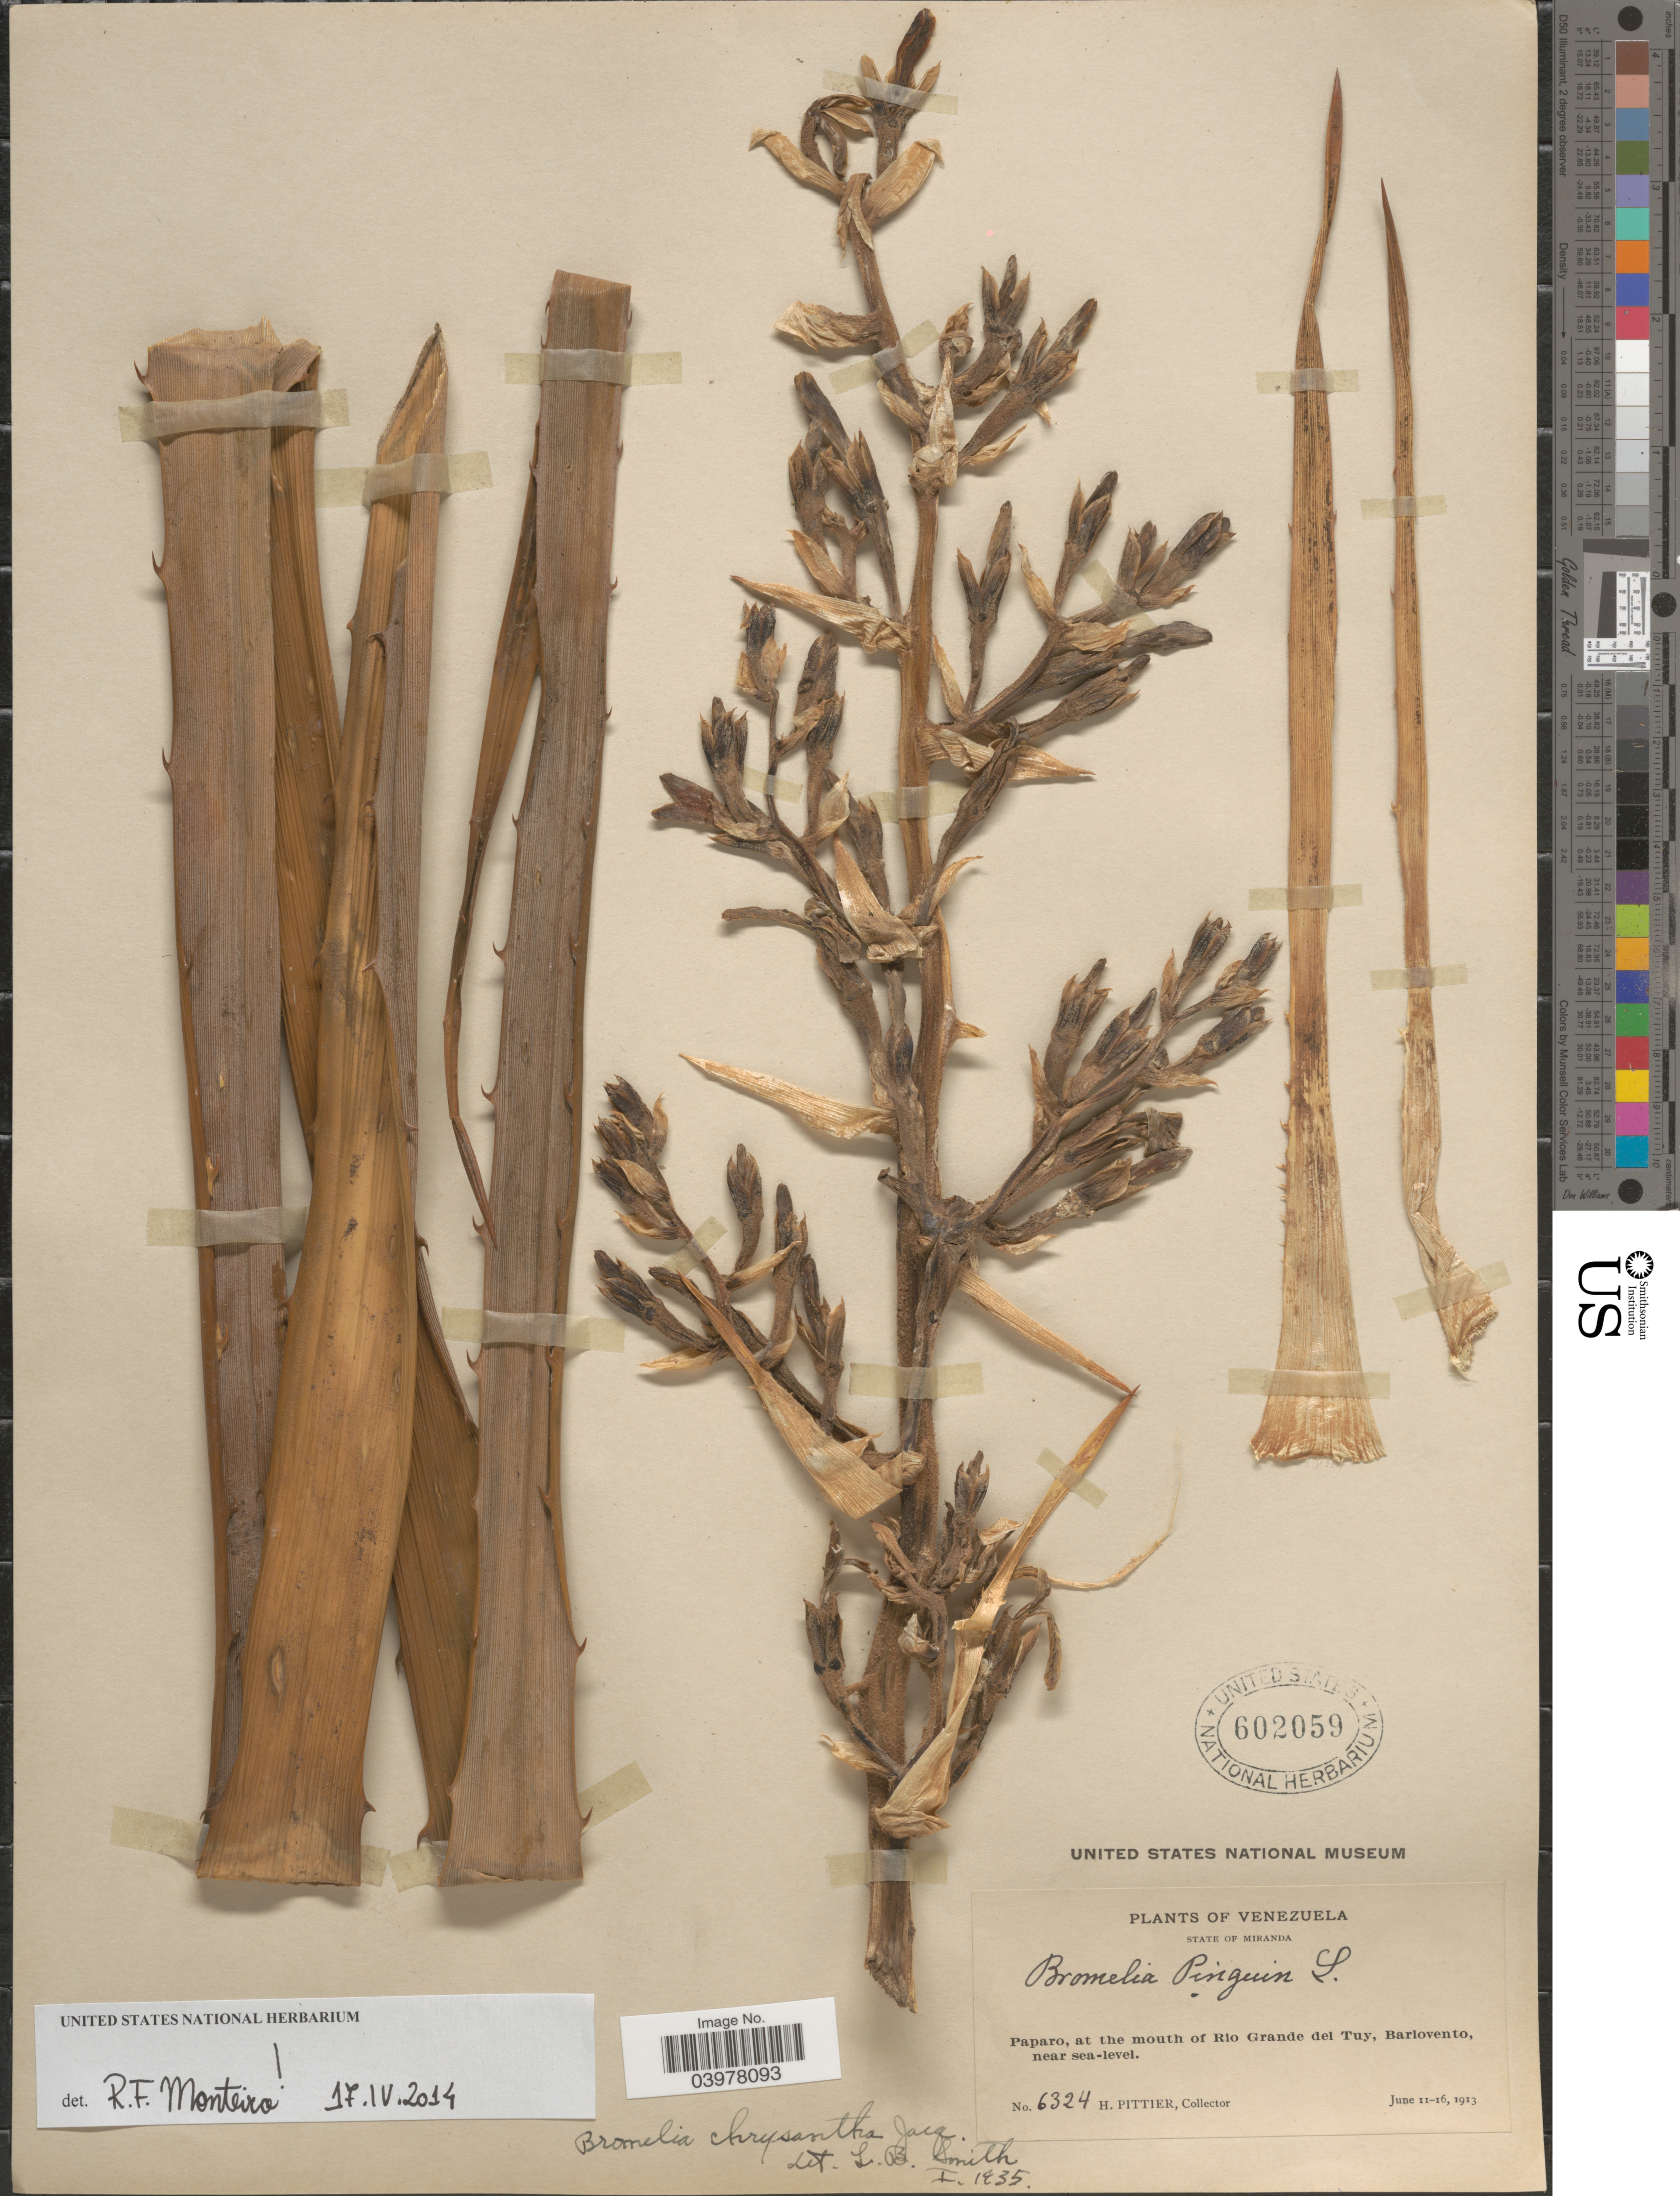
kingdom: Plantae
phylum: Tracheophyta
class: Liliopsida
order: Poales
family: Bromeliaceae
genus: Bromelia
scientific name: Bromelia chrysantha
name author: Jacq.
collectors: H. F. Pittier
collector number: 6324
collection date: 1913-06-11/1913-06-16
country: Venezuela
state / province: Miranda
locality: Paparo, at the mouth of Rio Grande del Tuy, Barlovento.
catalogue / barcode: US 602059